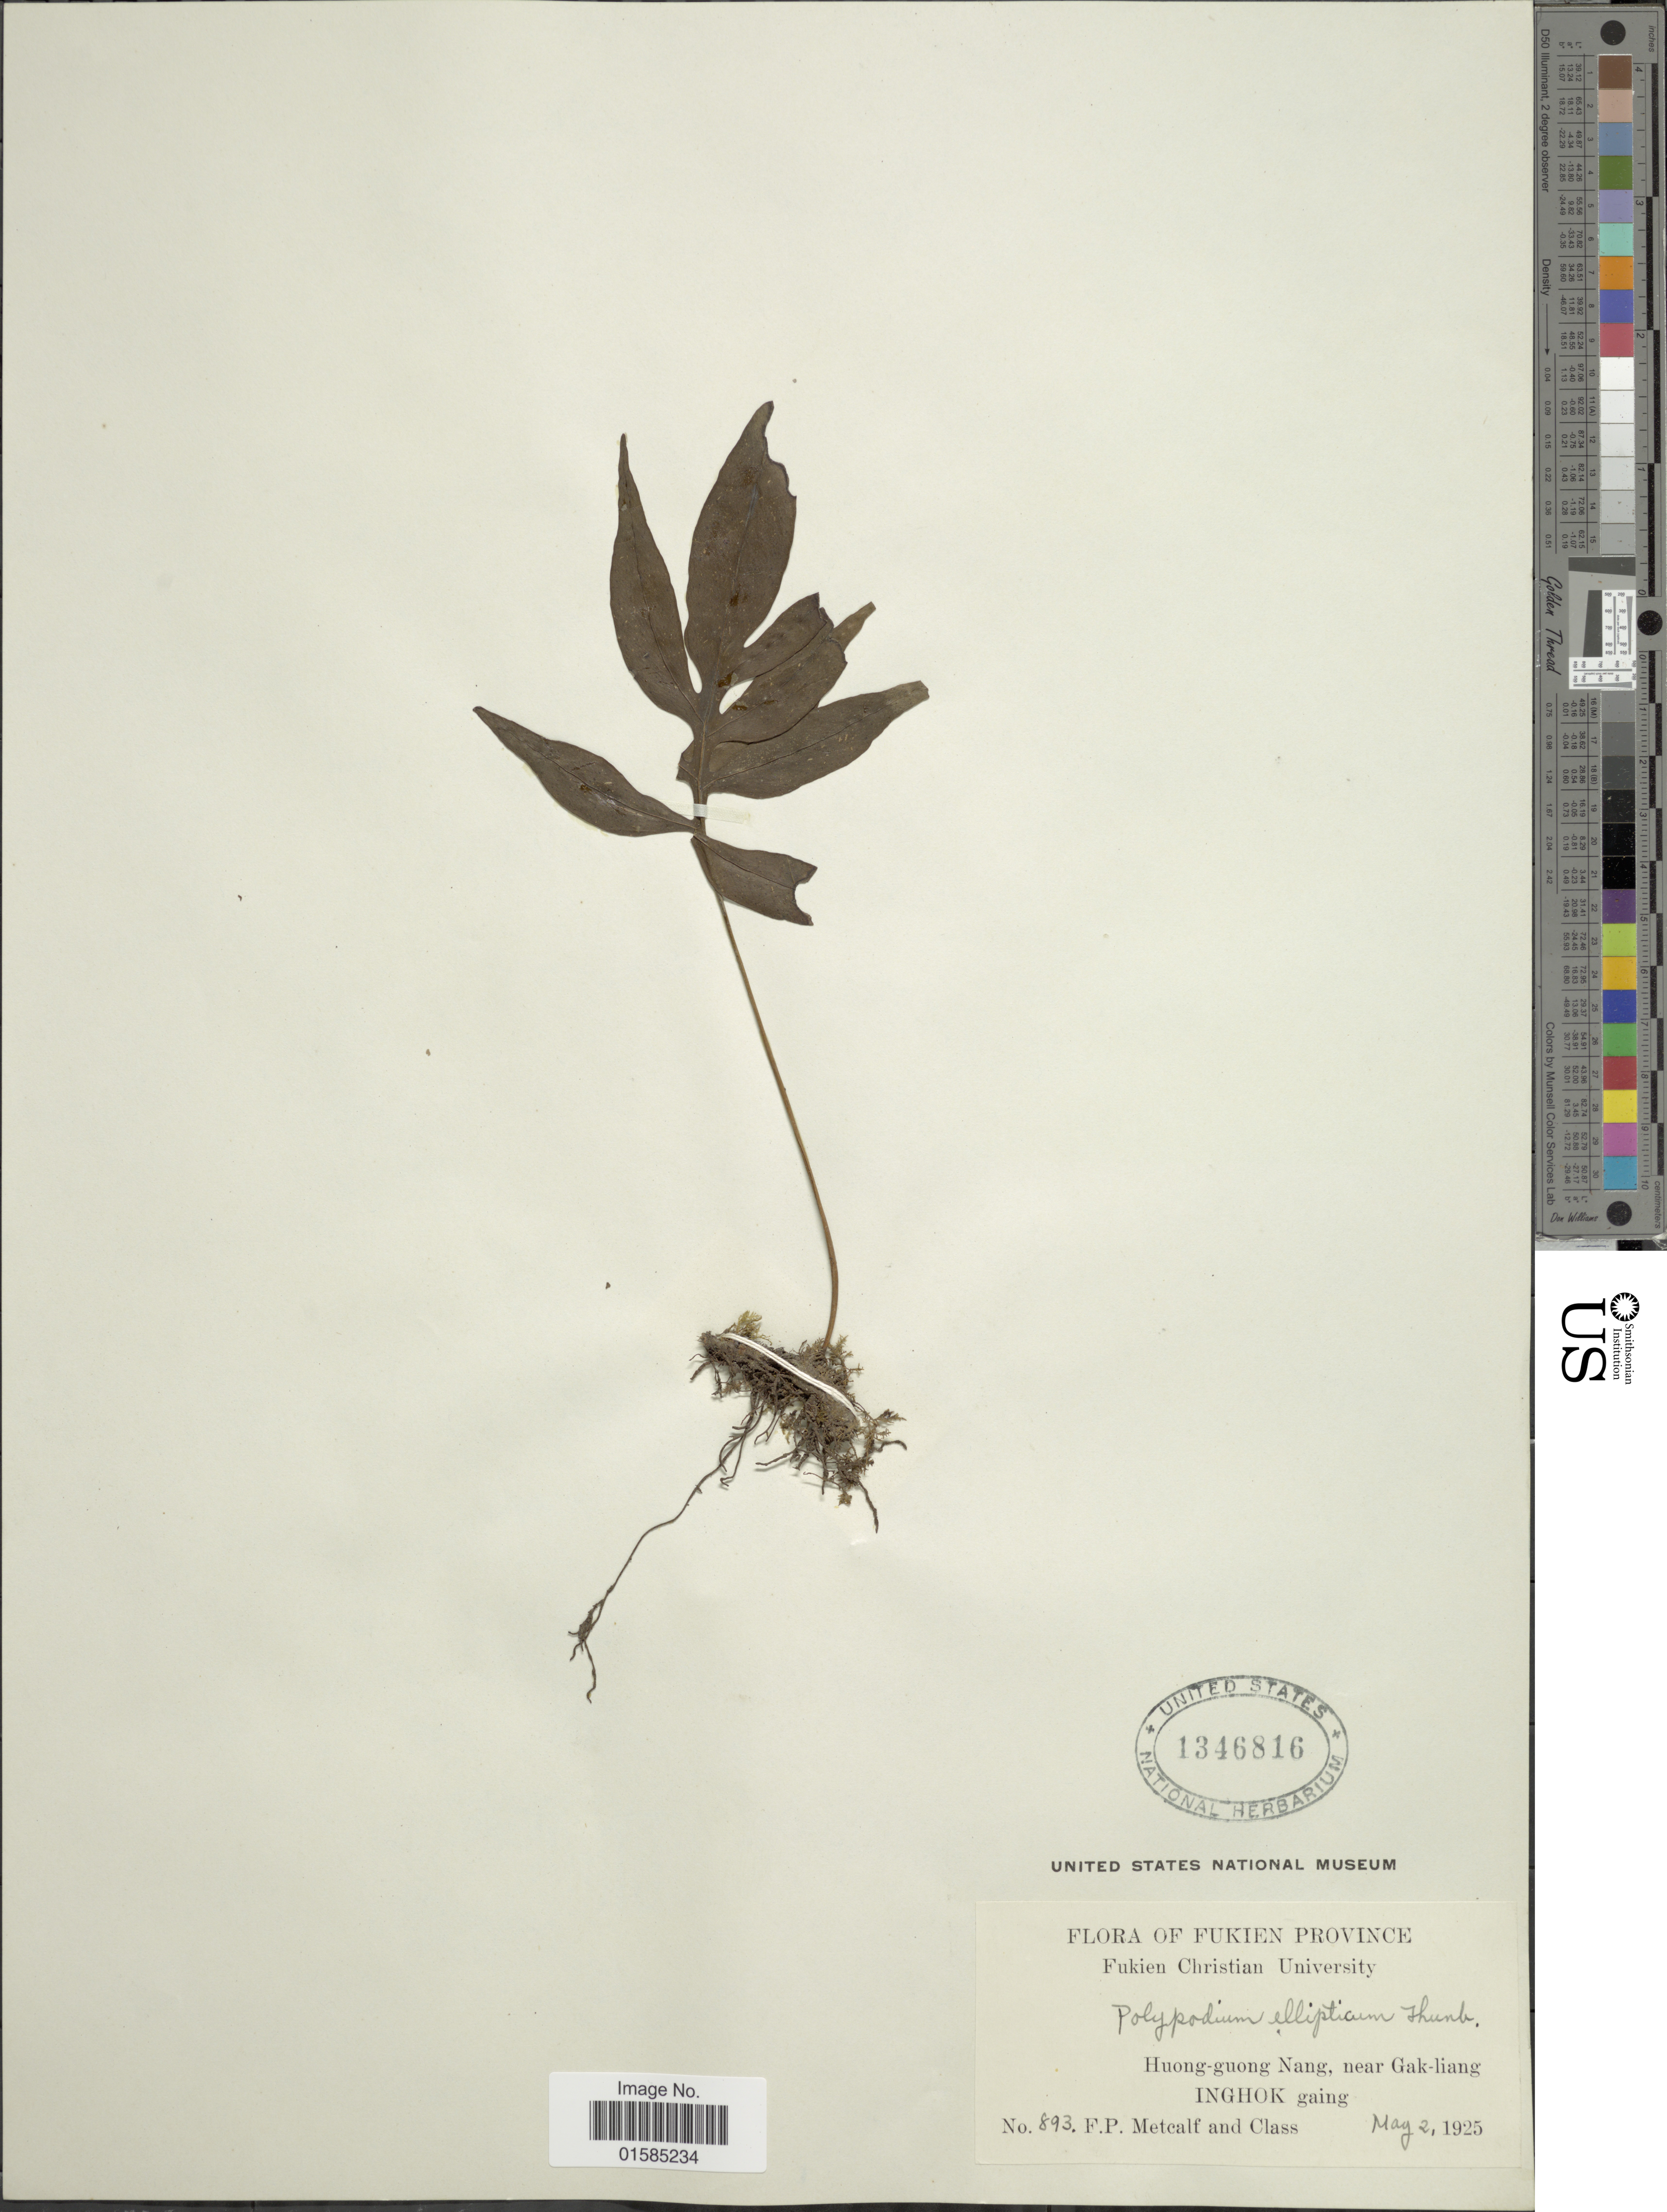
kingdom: Plantae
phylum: Tracheophyta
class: Polypodiopsida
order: Polypodiales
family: Polypodiaceae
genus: Leptochilus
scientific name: Leptochilus ellipticus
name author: (Thunb.) Noot.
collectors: F. Metcalf & Class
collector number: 893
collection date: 1925-05-02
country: China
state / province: Fujian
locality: Fukien Province, Huong-guong Nang, near Gak-liang< Inghok gaing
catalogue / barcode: US 1346816